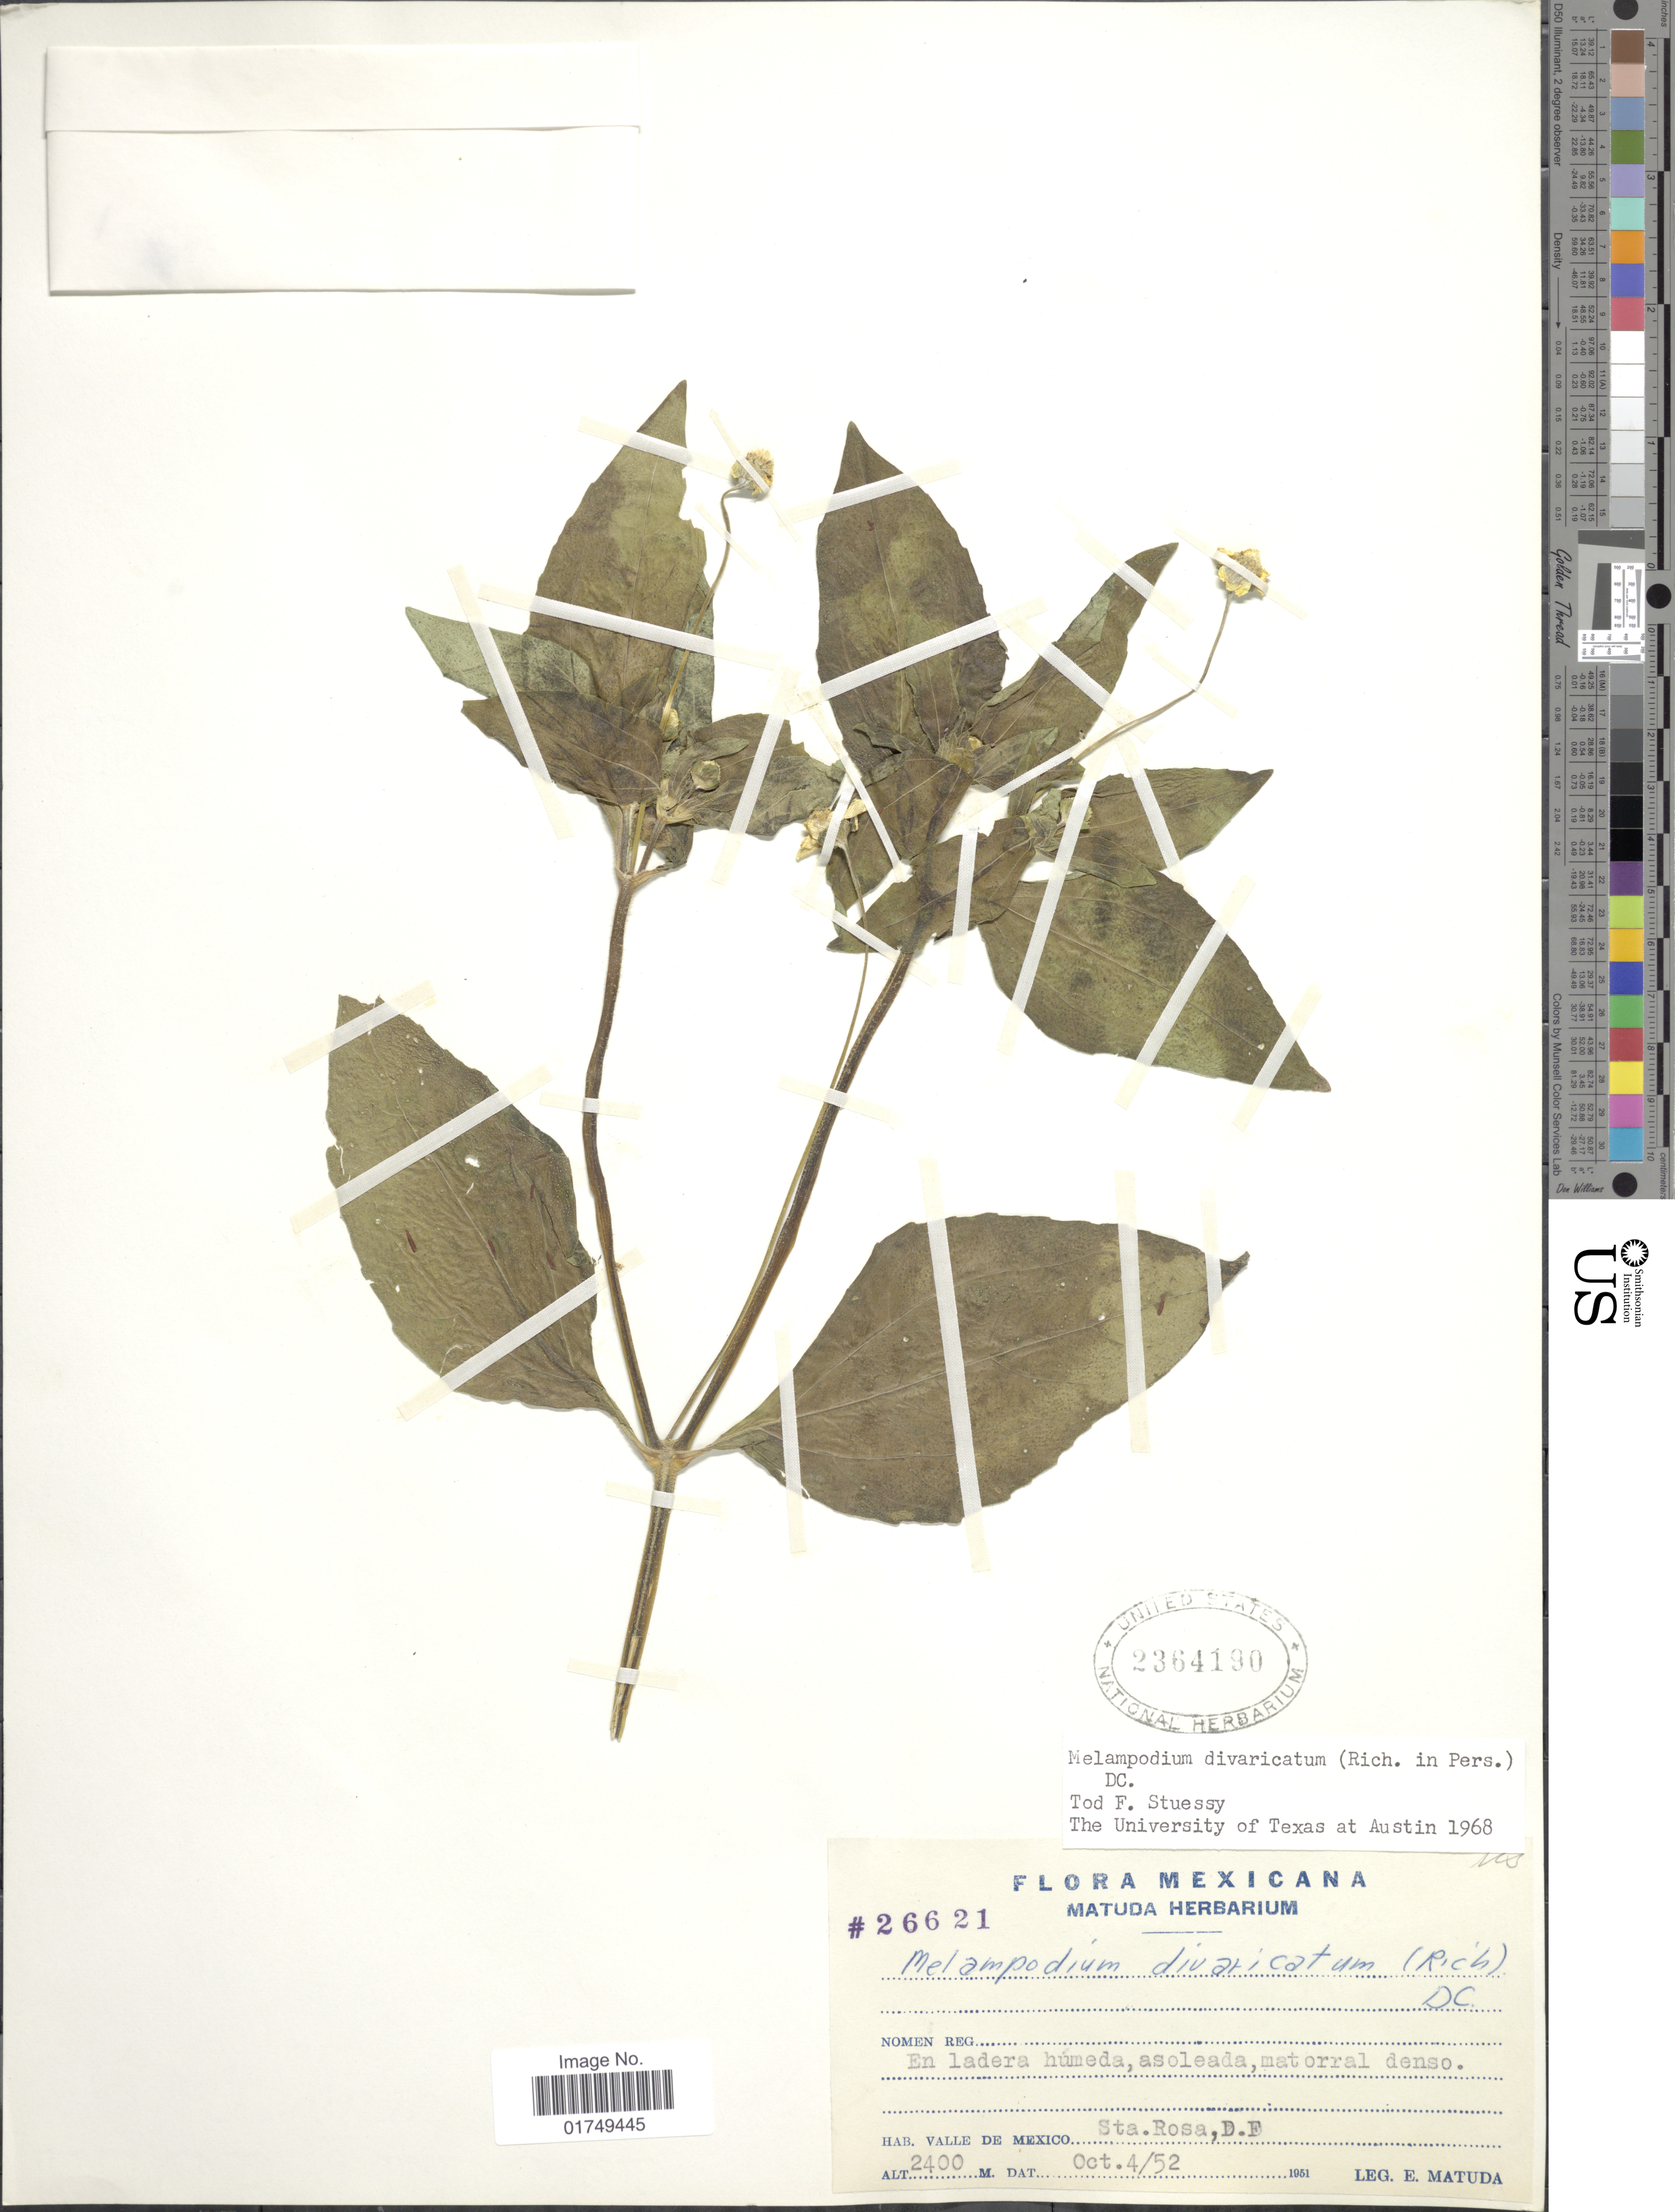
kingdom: Plantae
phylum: Tracheophyta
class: Magnoliopsida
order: Asterales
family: Asteraceae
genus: Melampodium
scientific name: Melampodium divaricatum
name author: (Rich.) DC.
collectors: R. M. King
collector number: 26621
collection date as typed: Transcribed d/m/y: 4/10/52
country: Mexico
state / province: Distrito Federal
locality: Valle de Mexico, Sta. Rosa, D. F.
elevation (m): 2400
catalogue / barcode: US 2364190